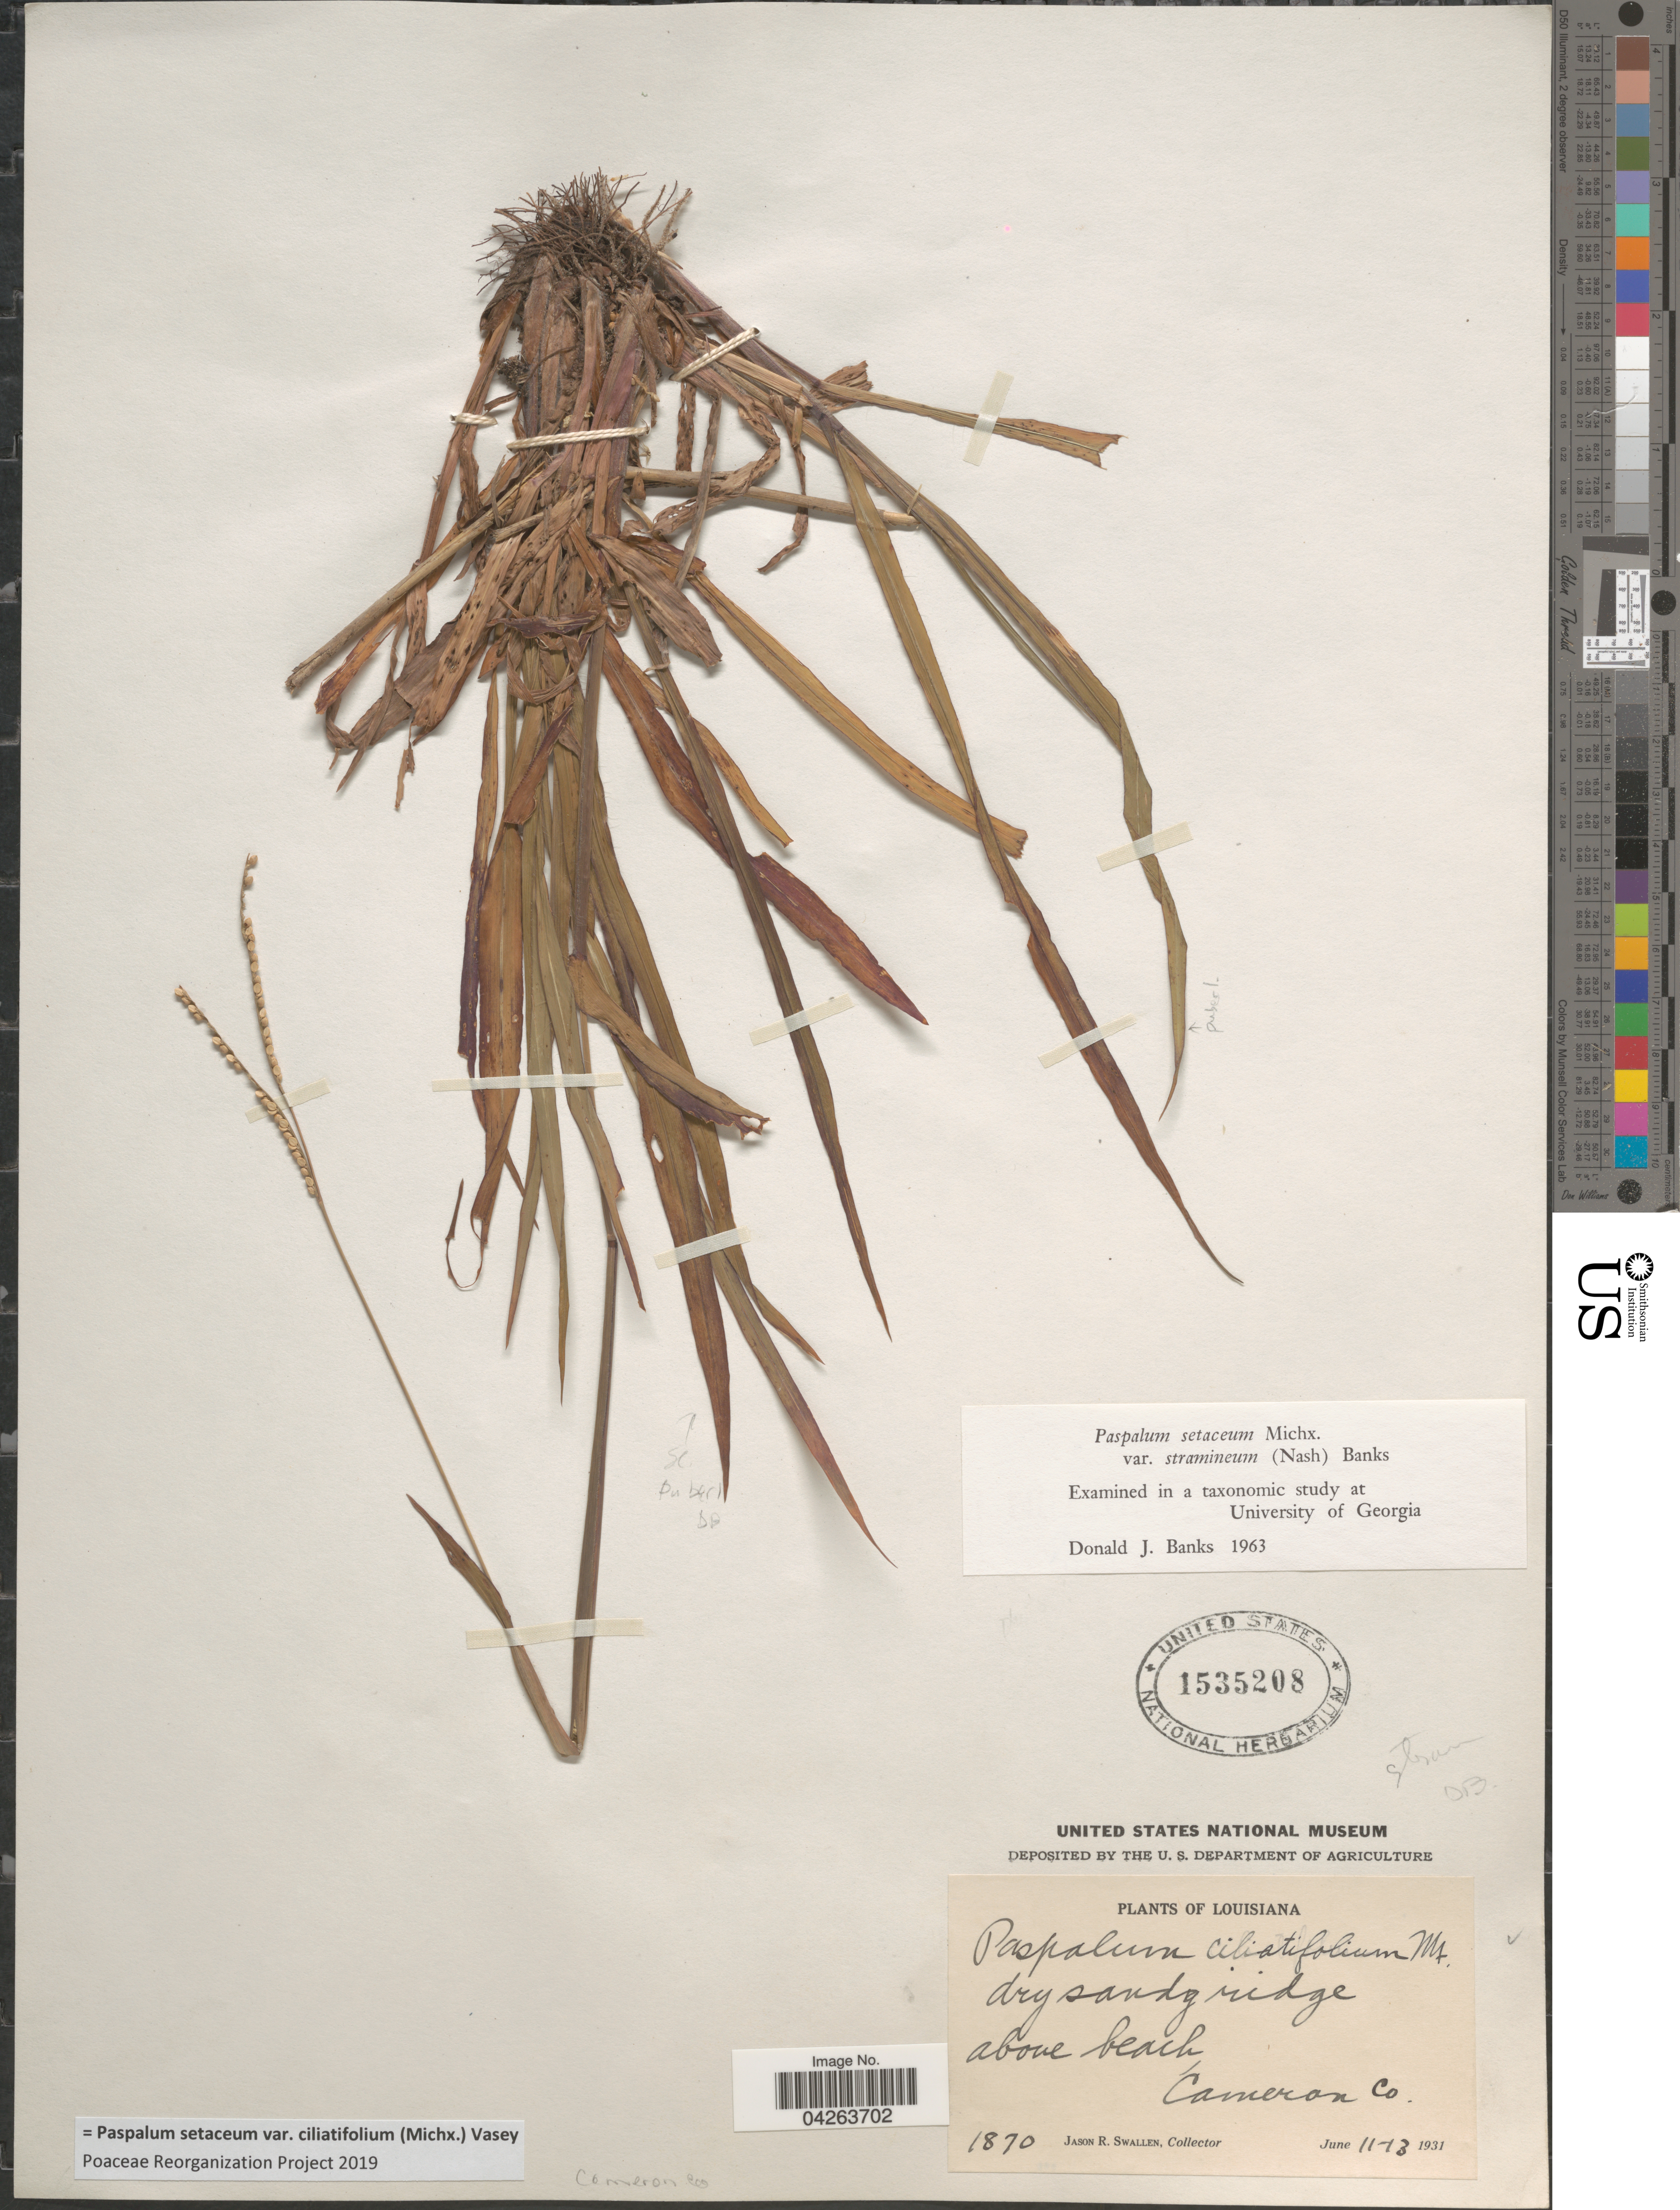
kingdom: Plantae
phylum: Tracheophyta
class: Liliopsida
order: Poales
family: Poaceae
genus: Paspalum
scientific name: Paspalum setaceum var. ciliatifolium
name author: (Michx.) Vasey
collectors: J. R. Swallen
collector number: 1870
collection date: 1931-06-11/1931-06-13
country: United States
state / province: Louisiana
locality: Dry sandy ridge above beach, Cameron Co.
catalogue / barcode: US 1535208